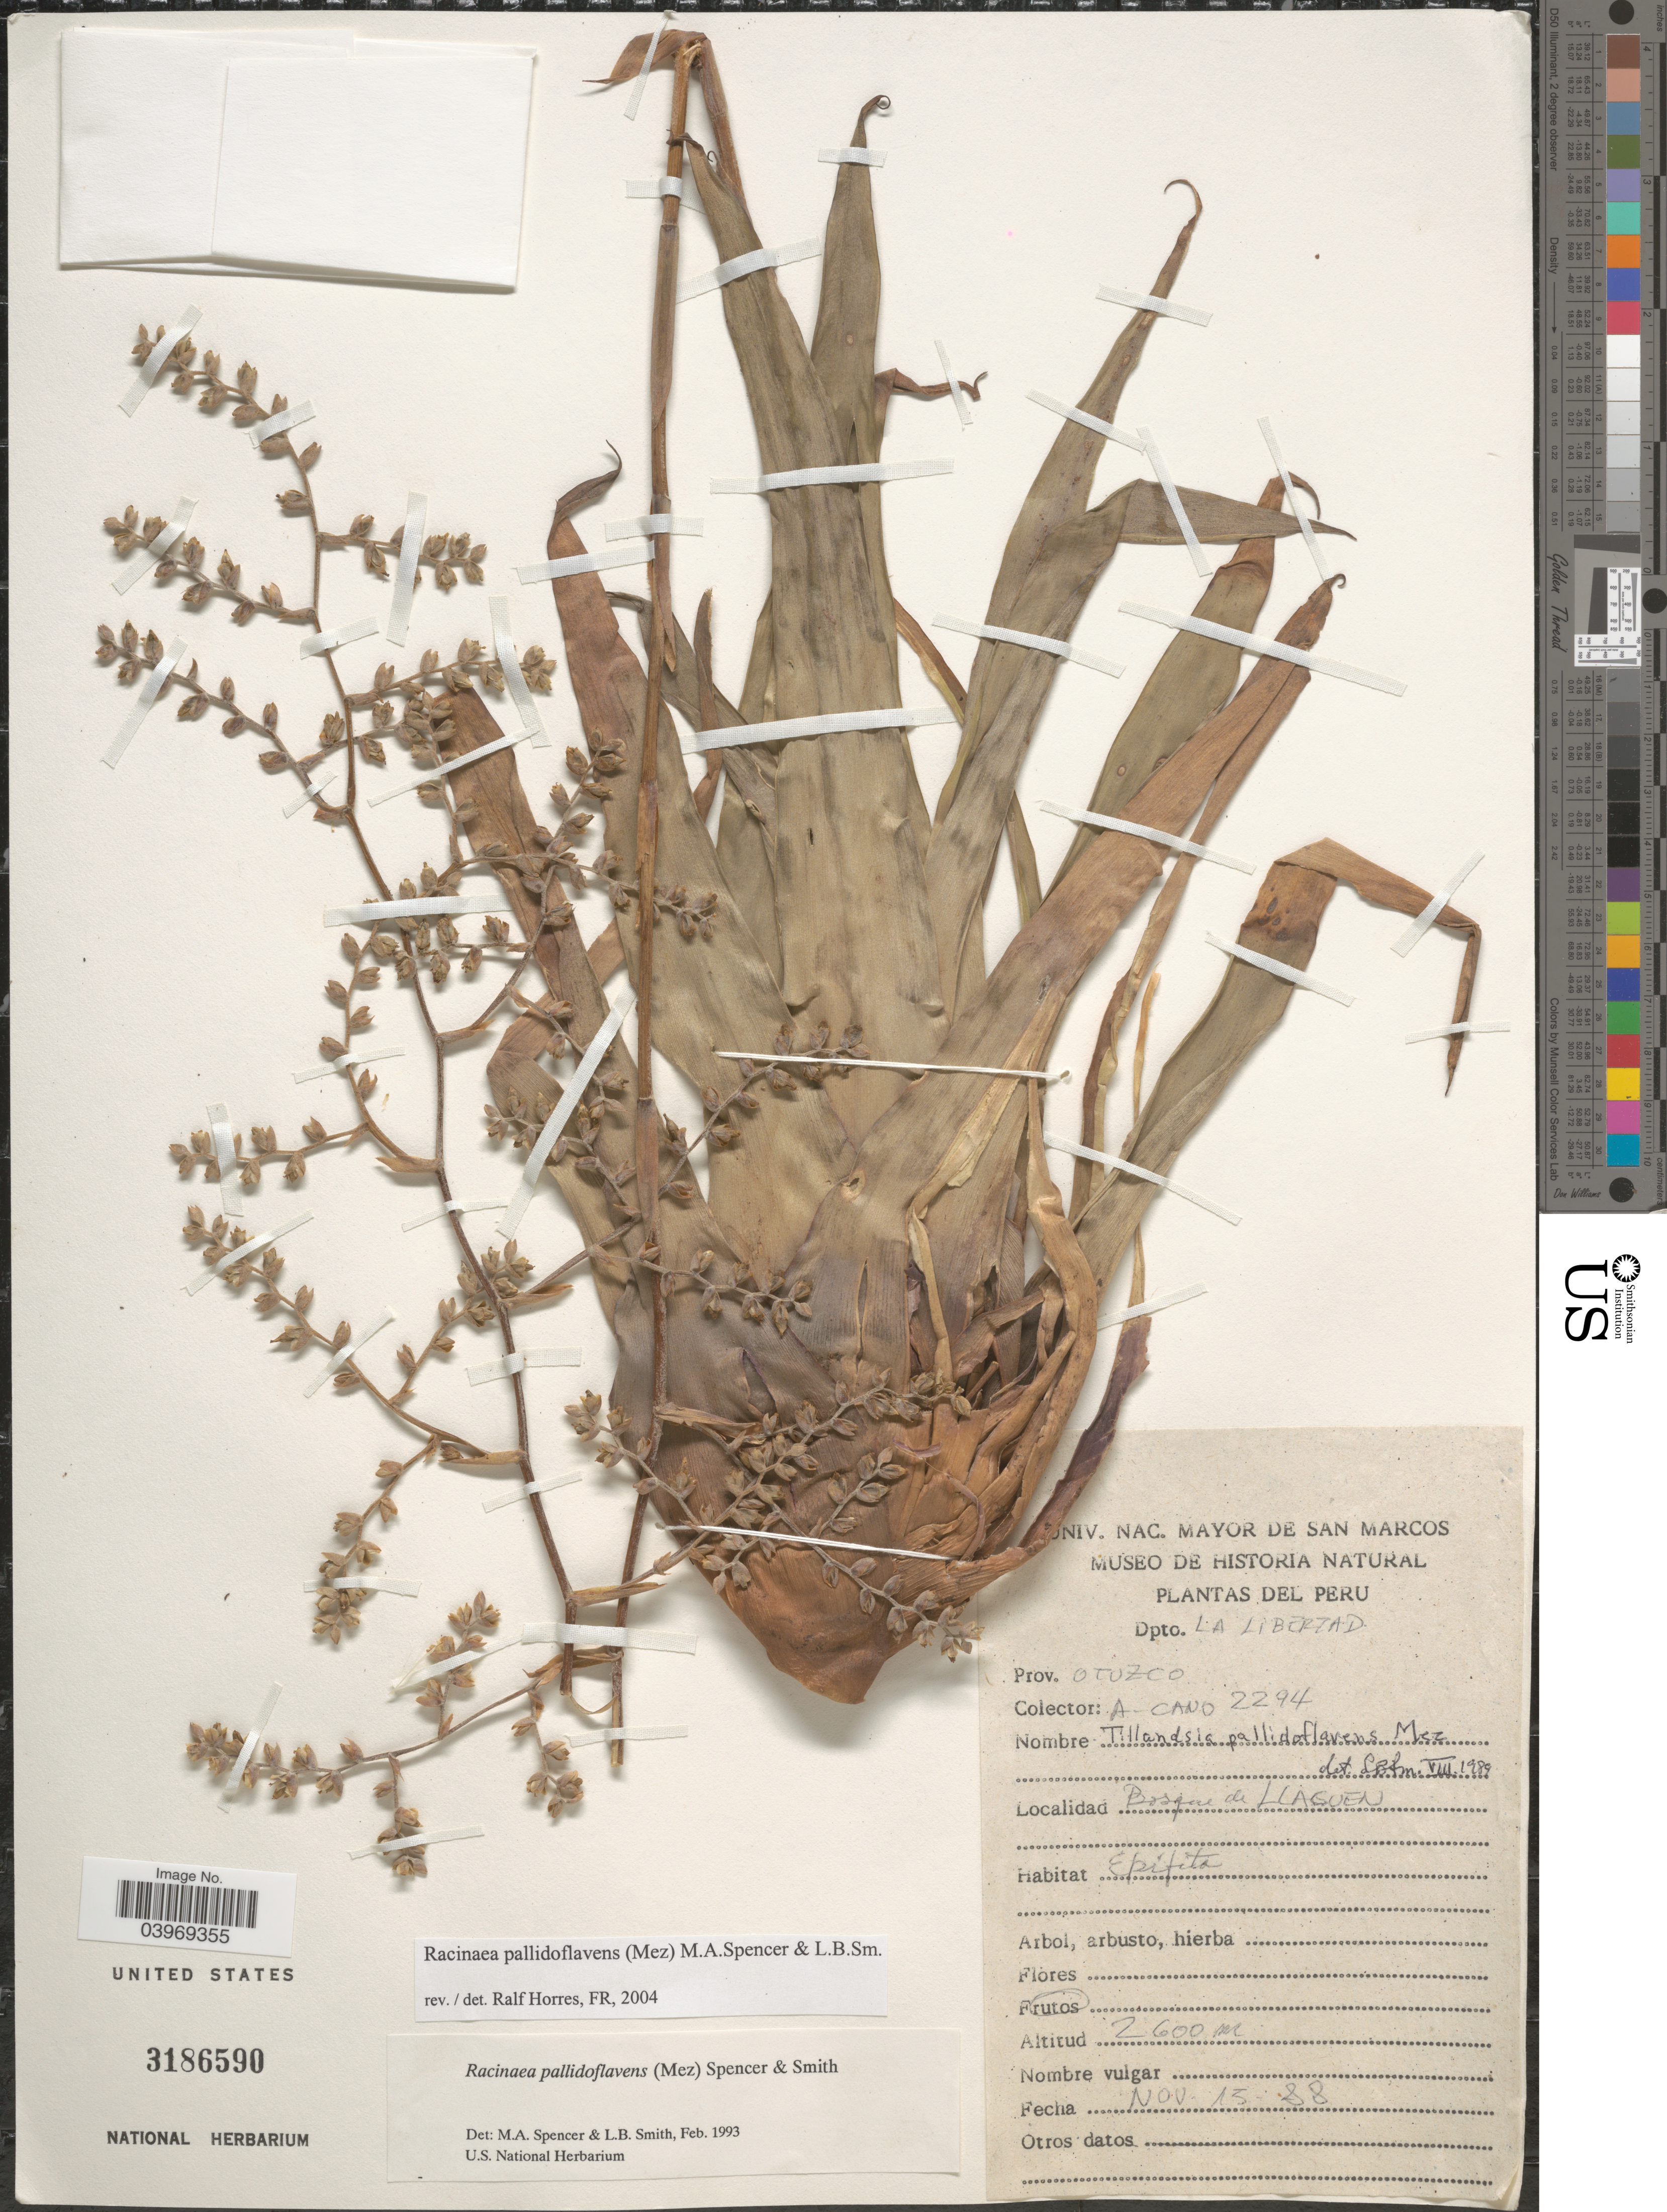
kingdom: Plantae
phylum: Tracheophyta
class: Liliopsida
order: Poales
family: Bromeliaceae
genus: Racinaea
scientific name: Racinaea pallidoflavens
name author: (Mez) M.A. Spencer & L.B. Sm.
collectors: A. Cano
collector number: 2294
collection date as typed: Transcribed d/m/y: 15/11/88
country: Peru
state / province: La Libertad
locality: Dpto. La Libertad. Prov. Otuzco. Bosque de Llaguen.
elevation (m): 2600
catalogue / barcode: US 3186590